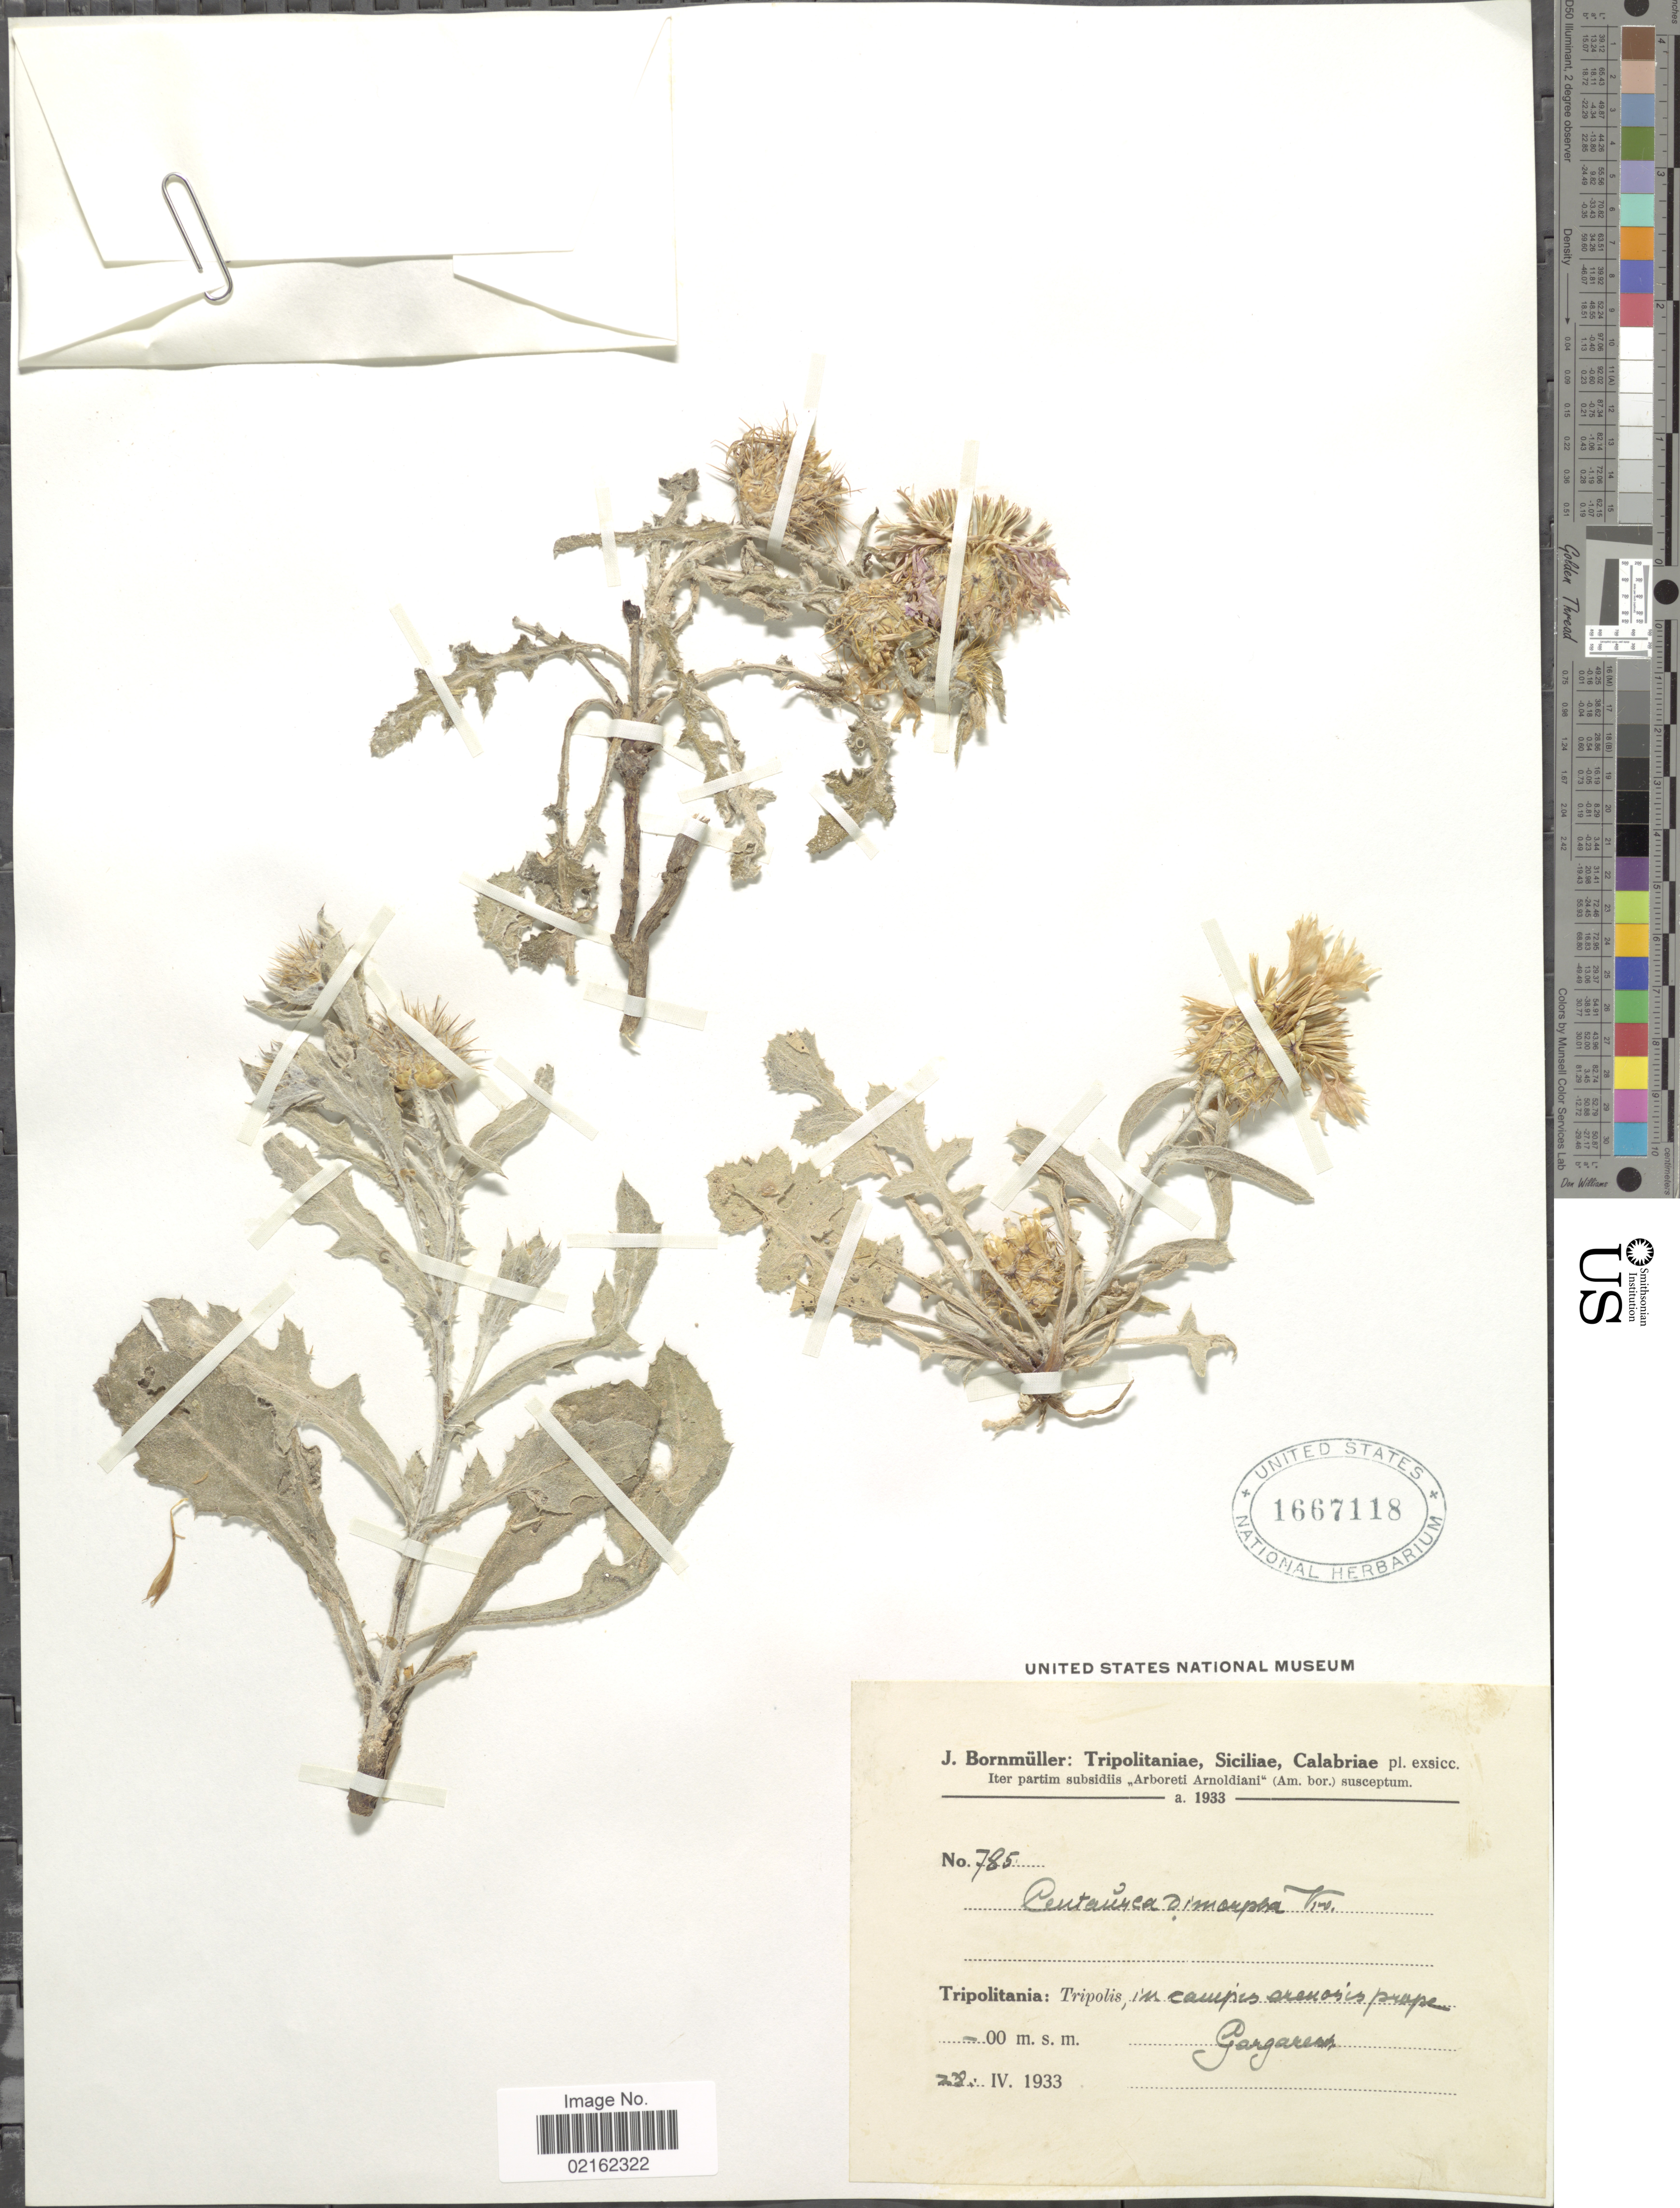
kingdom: Plantae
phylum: Tracheophyta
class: Magnoliopsida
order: Asterales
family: Asteraceae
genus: Centaurea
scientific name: Centaurea dimorpha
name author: Viv.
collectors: J. Bornmüller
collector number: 785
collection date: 1933-04-23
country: Italy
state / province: Siciliana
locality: Tripolitaniae, Siciliae, Calabriae, Tripolitania, Tripolis, prope Gargares [interpreted]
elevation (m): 0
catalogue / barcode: US 1667118